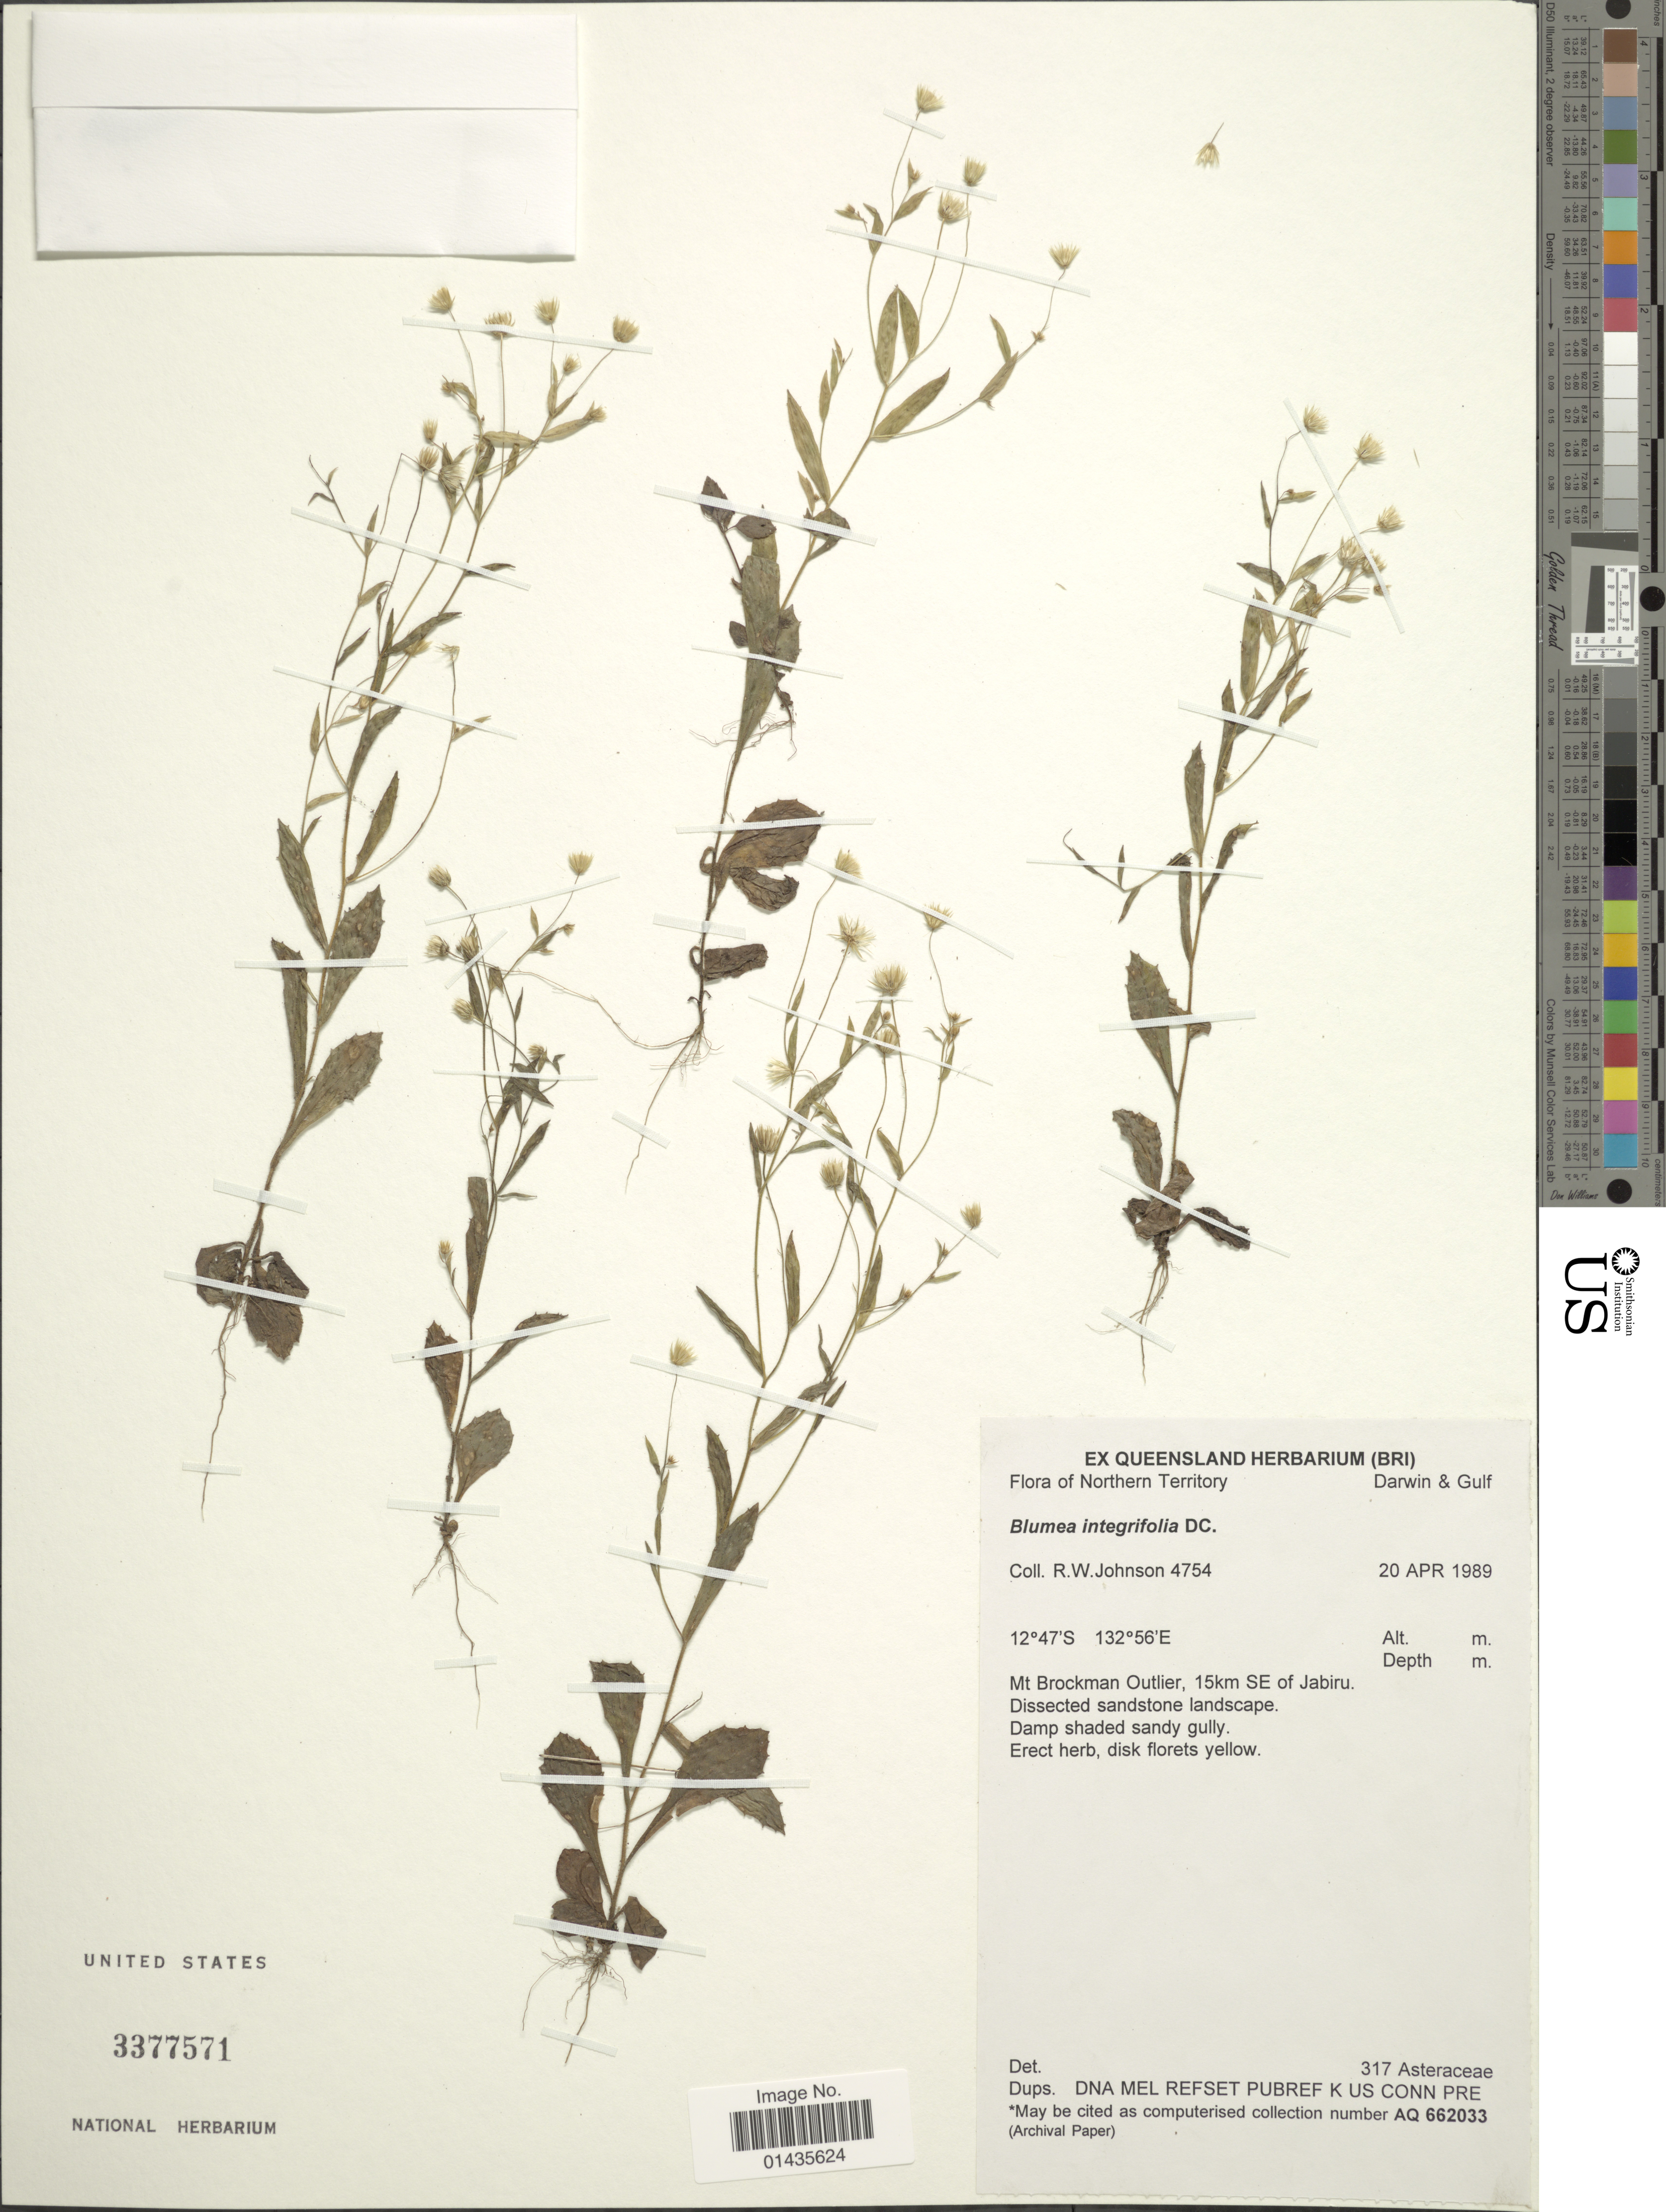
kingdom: Plantae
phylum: Tracheophyta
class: Magnoliopsida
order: Asterales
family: Asteraceae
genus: Blumea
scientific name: Blumea integrifolia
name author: DC.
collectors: R. W. Johnson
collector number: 4754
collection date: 1989-04-20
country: Australia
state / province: Northern Territory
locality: Darwin & Gulf, Mt Brockman Outlier, 15 km SE of Jabiru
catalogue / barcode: US 3377571